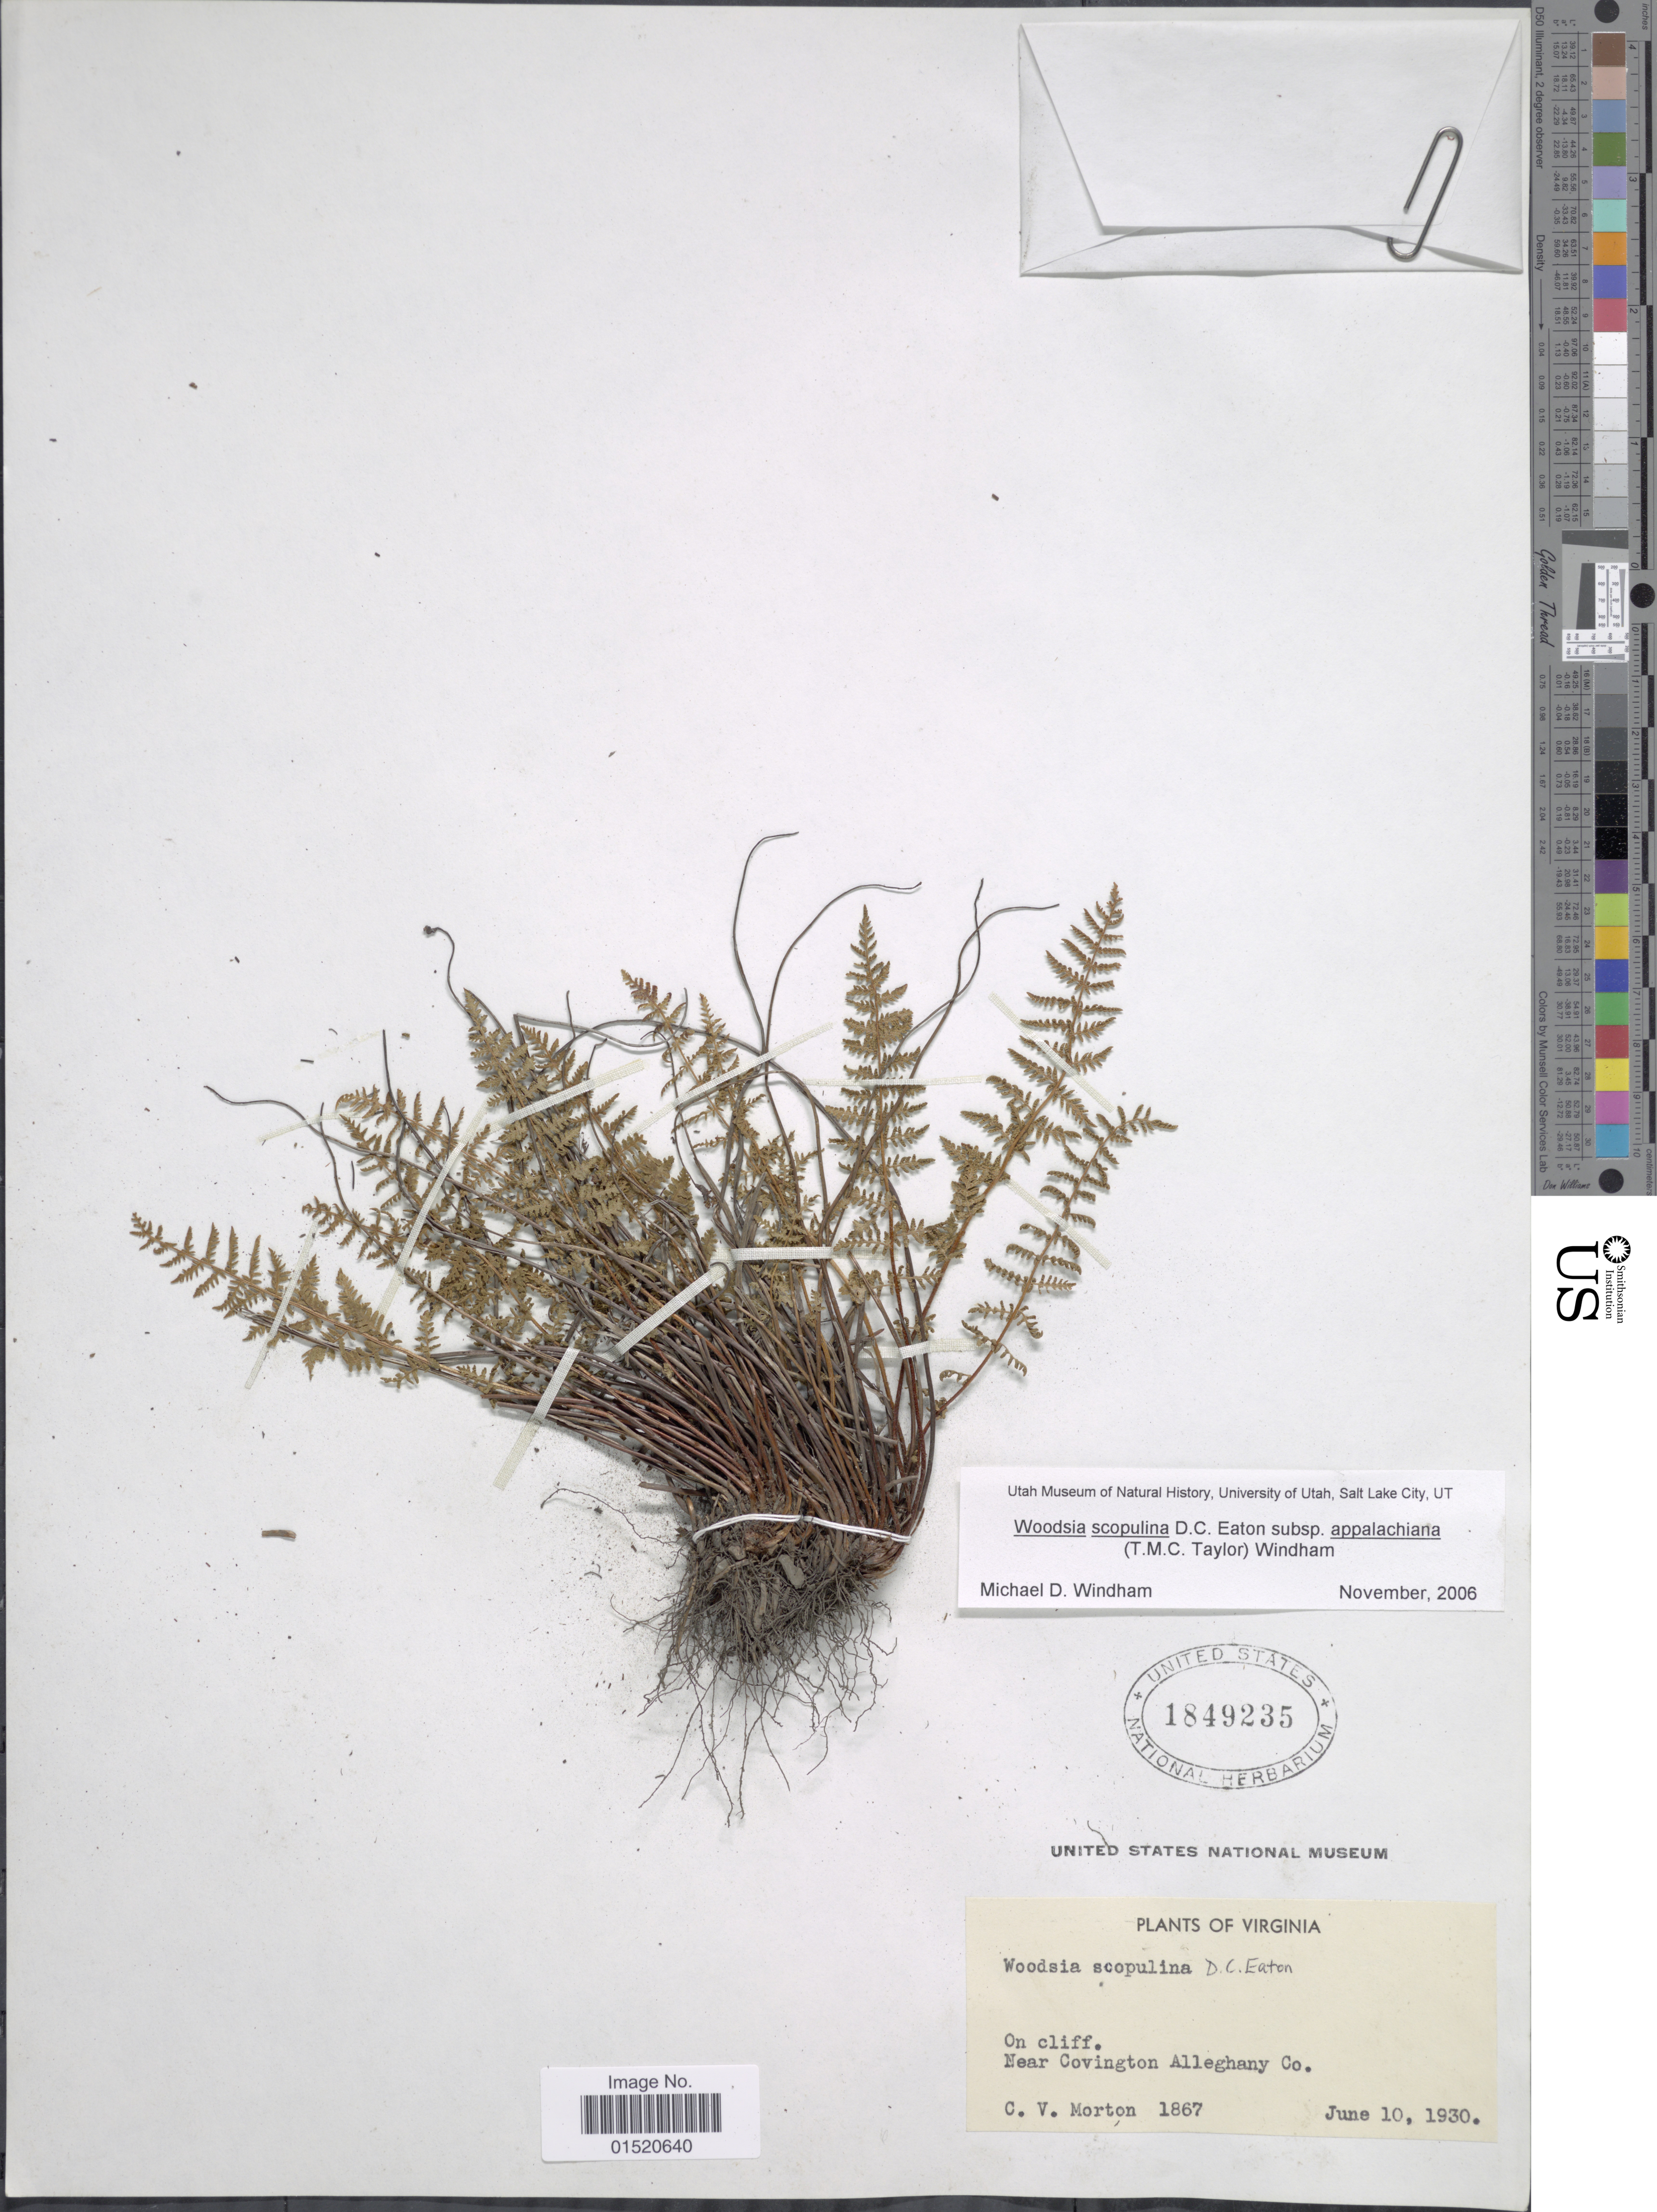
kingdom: Plantae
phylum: Tracheophyta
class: Polypodiopsida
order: Polypodiales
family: Woodsiaceae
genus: Woodsia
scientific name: Woodsia scopulina subsp. appalachiana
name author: (T.M.C. Taylor) Windham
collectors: C. V. Morton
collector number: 1876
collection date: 1930-06-10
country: United States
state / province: Virginia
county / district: Alleghany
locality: On cliff, Near Covington Alleghany Co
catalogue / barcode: US 1849235